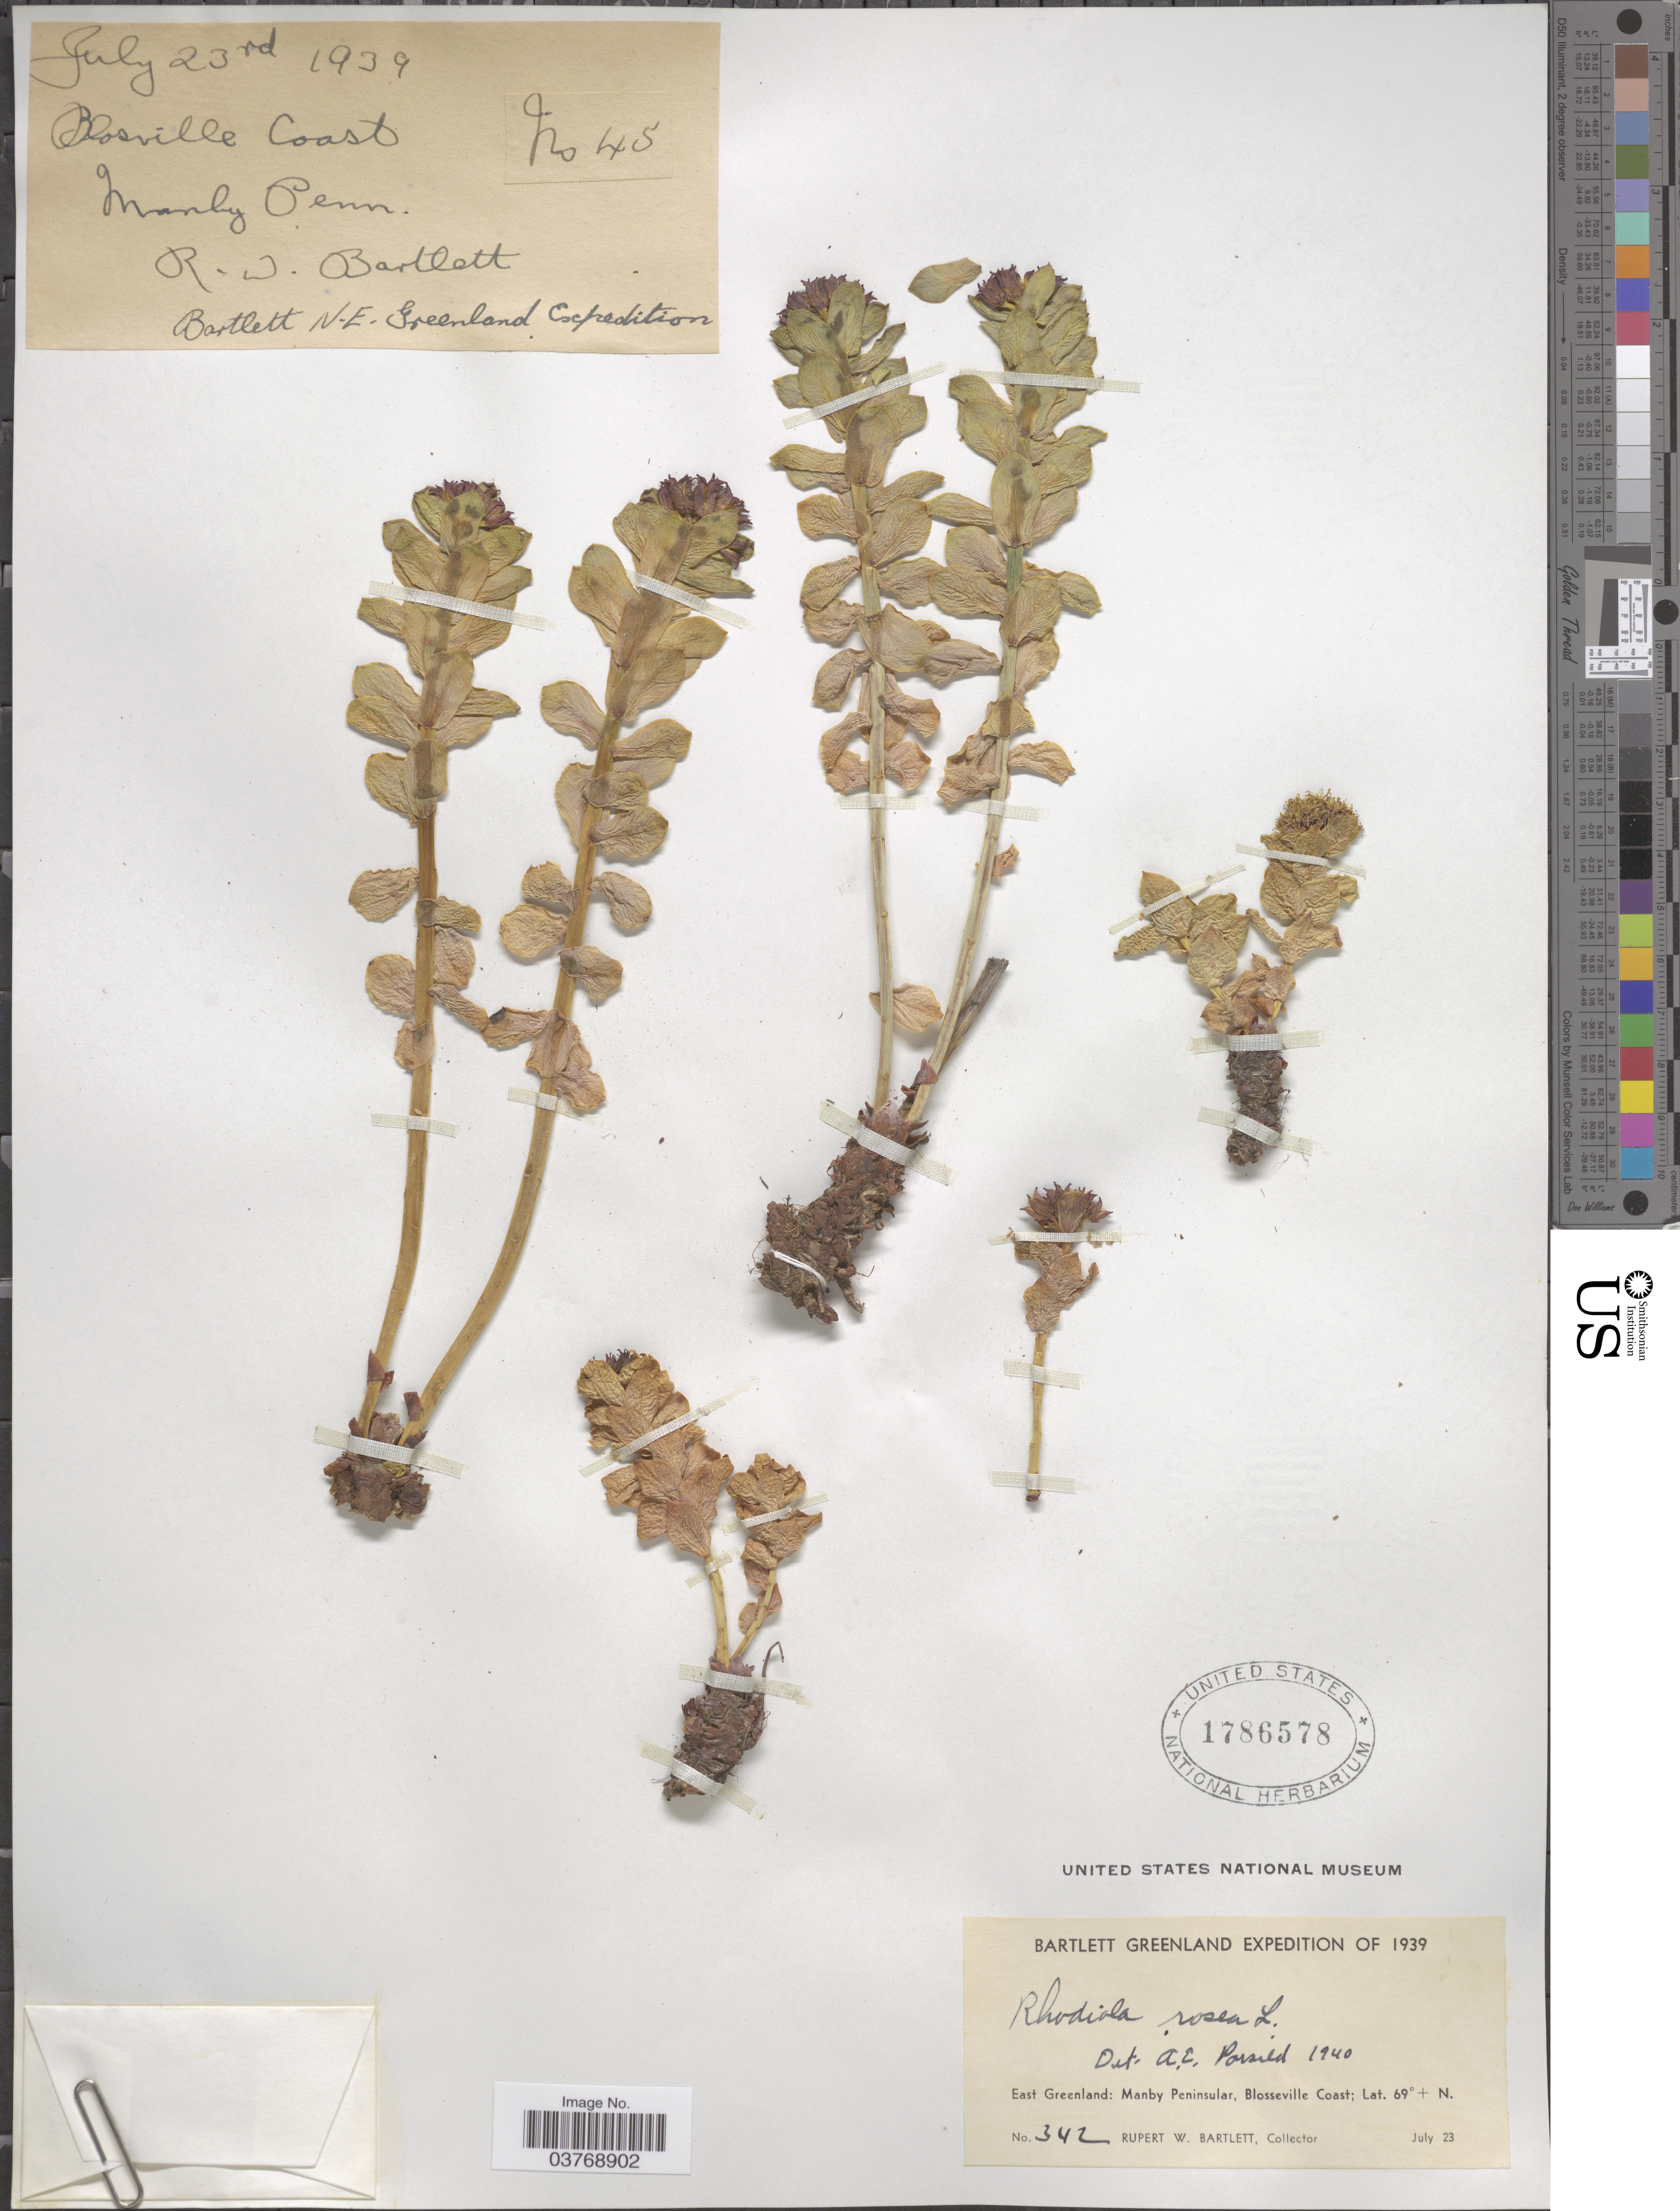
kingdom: Plantae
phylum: Tracheophyta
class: Magnoliopsida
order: Saxifragales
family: Crassulaceae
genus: Rhodiola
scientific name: Rhodiola rosea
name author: L.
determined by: Strong, Mark T., (BOT), Smithsonian Institution - National Museum of Natural History (UNITED STATES)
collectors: R. W. Bartlett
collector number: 342/45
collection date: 1939-07-23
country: Greenland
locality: East Greenland: Manby Peninsula, Blosseville Coast.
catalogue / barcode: US 1786578